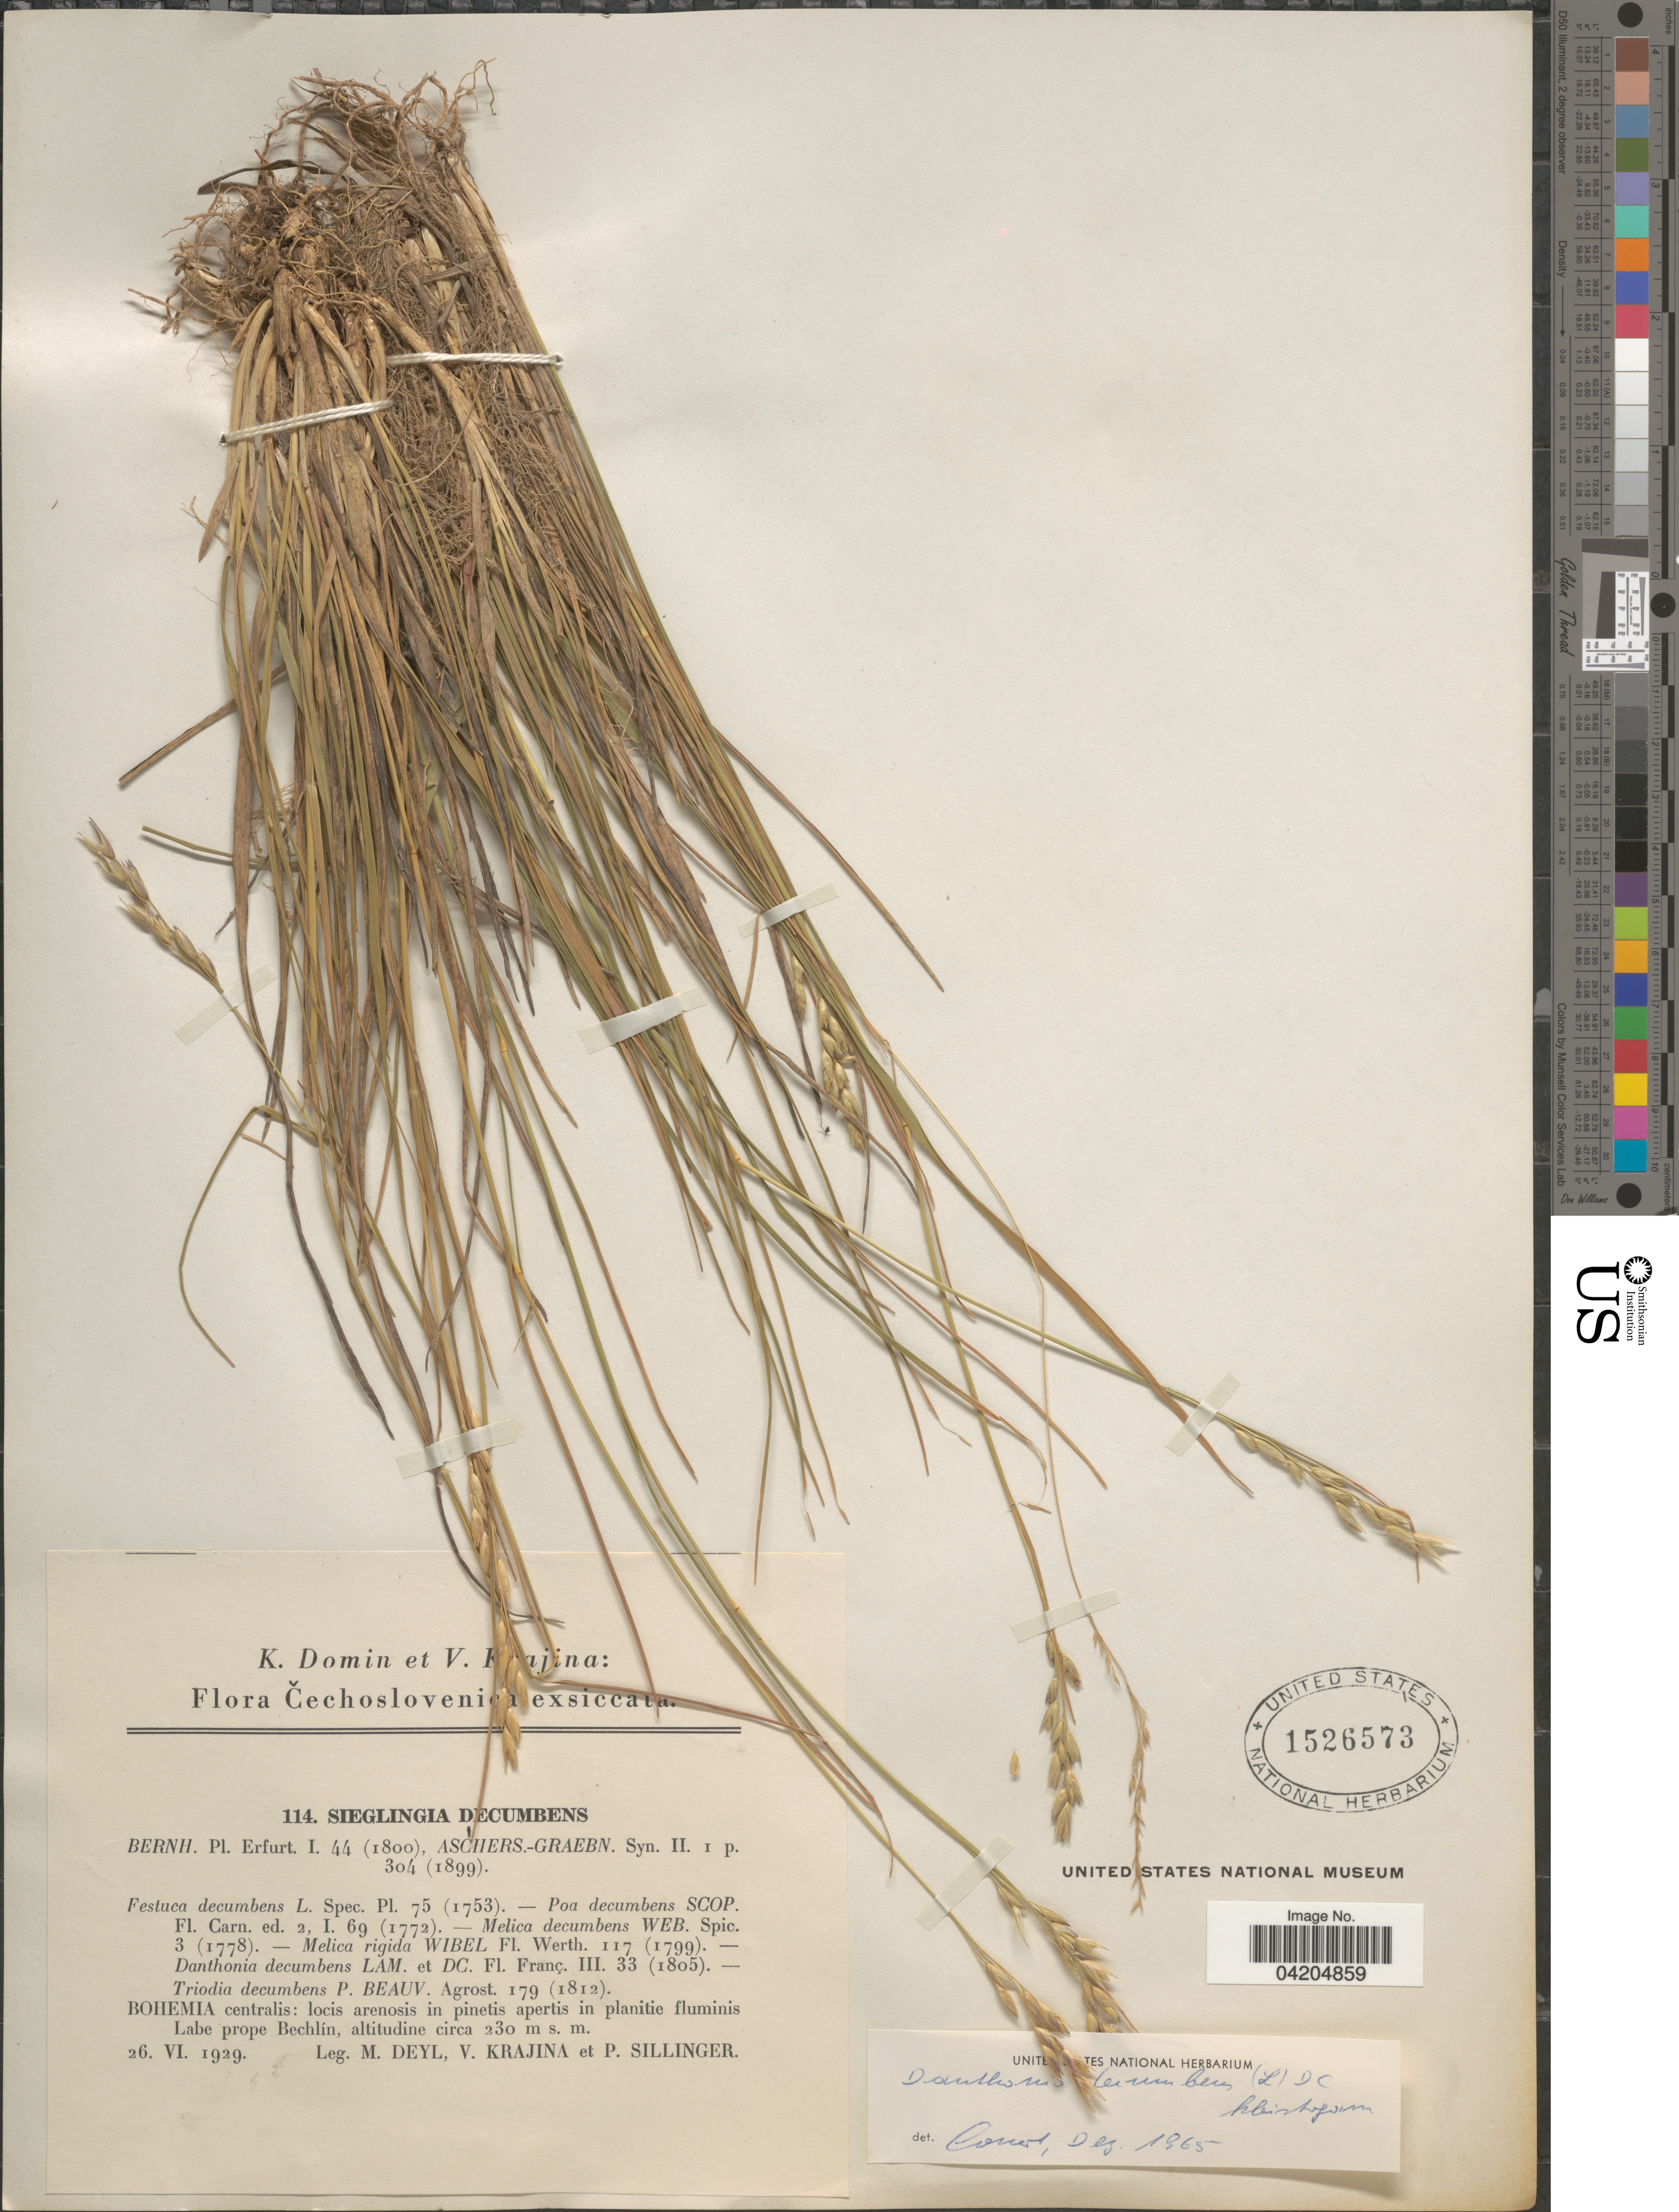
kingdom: Plantae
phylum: Tracheophyta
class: Liliopsida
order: Poales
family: Poaceae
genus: Danthonia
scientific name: Danthonia decumbens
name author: (L.) DC.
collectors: M. Deyl, V. Krajina & P. Sillinger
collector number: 114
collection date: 1929-06-26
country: Czechia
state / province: Central Bohemian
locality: Čechoslovenica. Bohemia centralis: Locis arenosis in pinetis apertis in planitie fluminis Labe prope Bechlín.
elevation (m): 230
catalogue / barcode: US 1526573